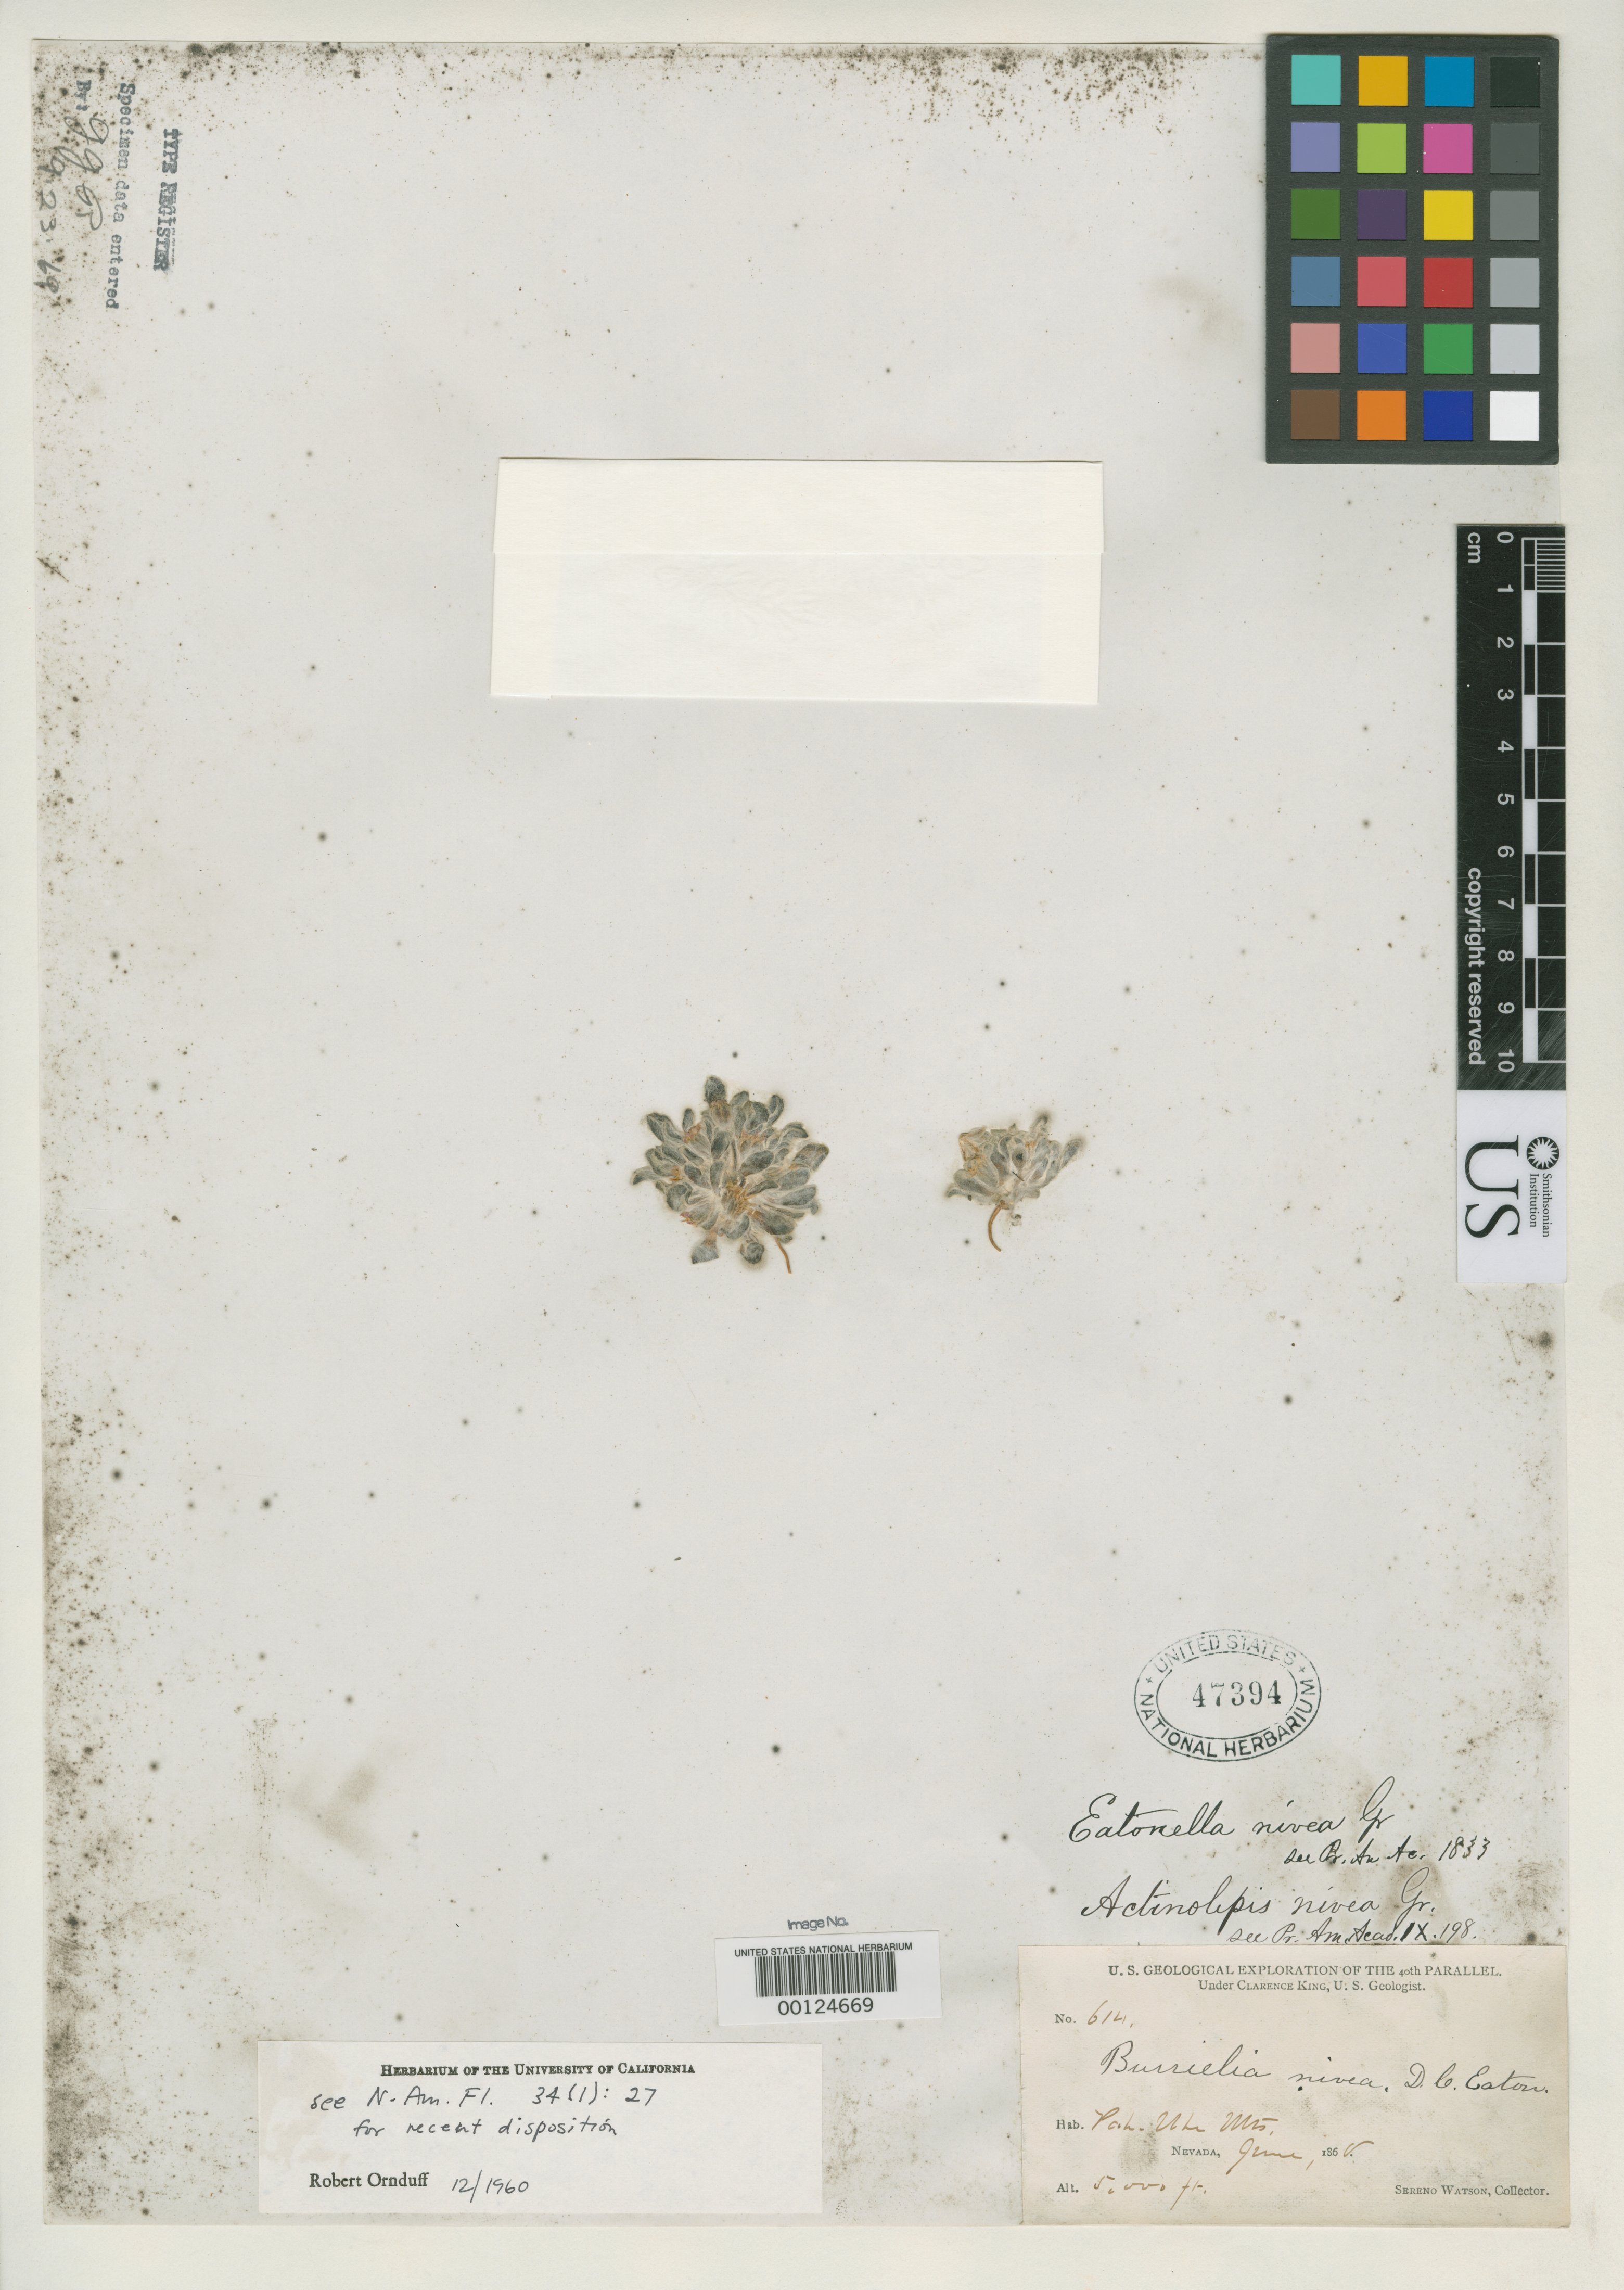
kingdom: Plantae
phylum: Tracheophyta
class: Magnoliopsida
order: Asterales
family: Asteraceae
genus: Burrielia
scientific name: Burrielia nivea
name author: D.C. Eaton in C. King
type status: Isotype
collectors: S. Watson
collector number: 614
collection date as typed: Jun 1865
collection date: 1865-06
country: United States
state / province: Nevada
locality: Pah Ute Mts.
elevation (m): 1524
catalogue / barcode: US 47394